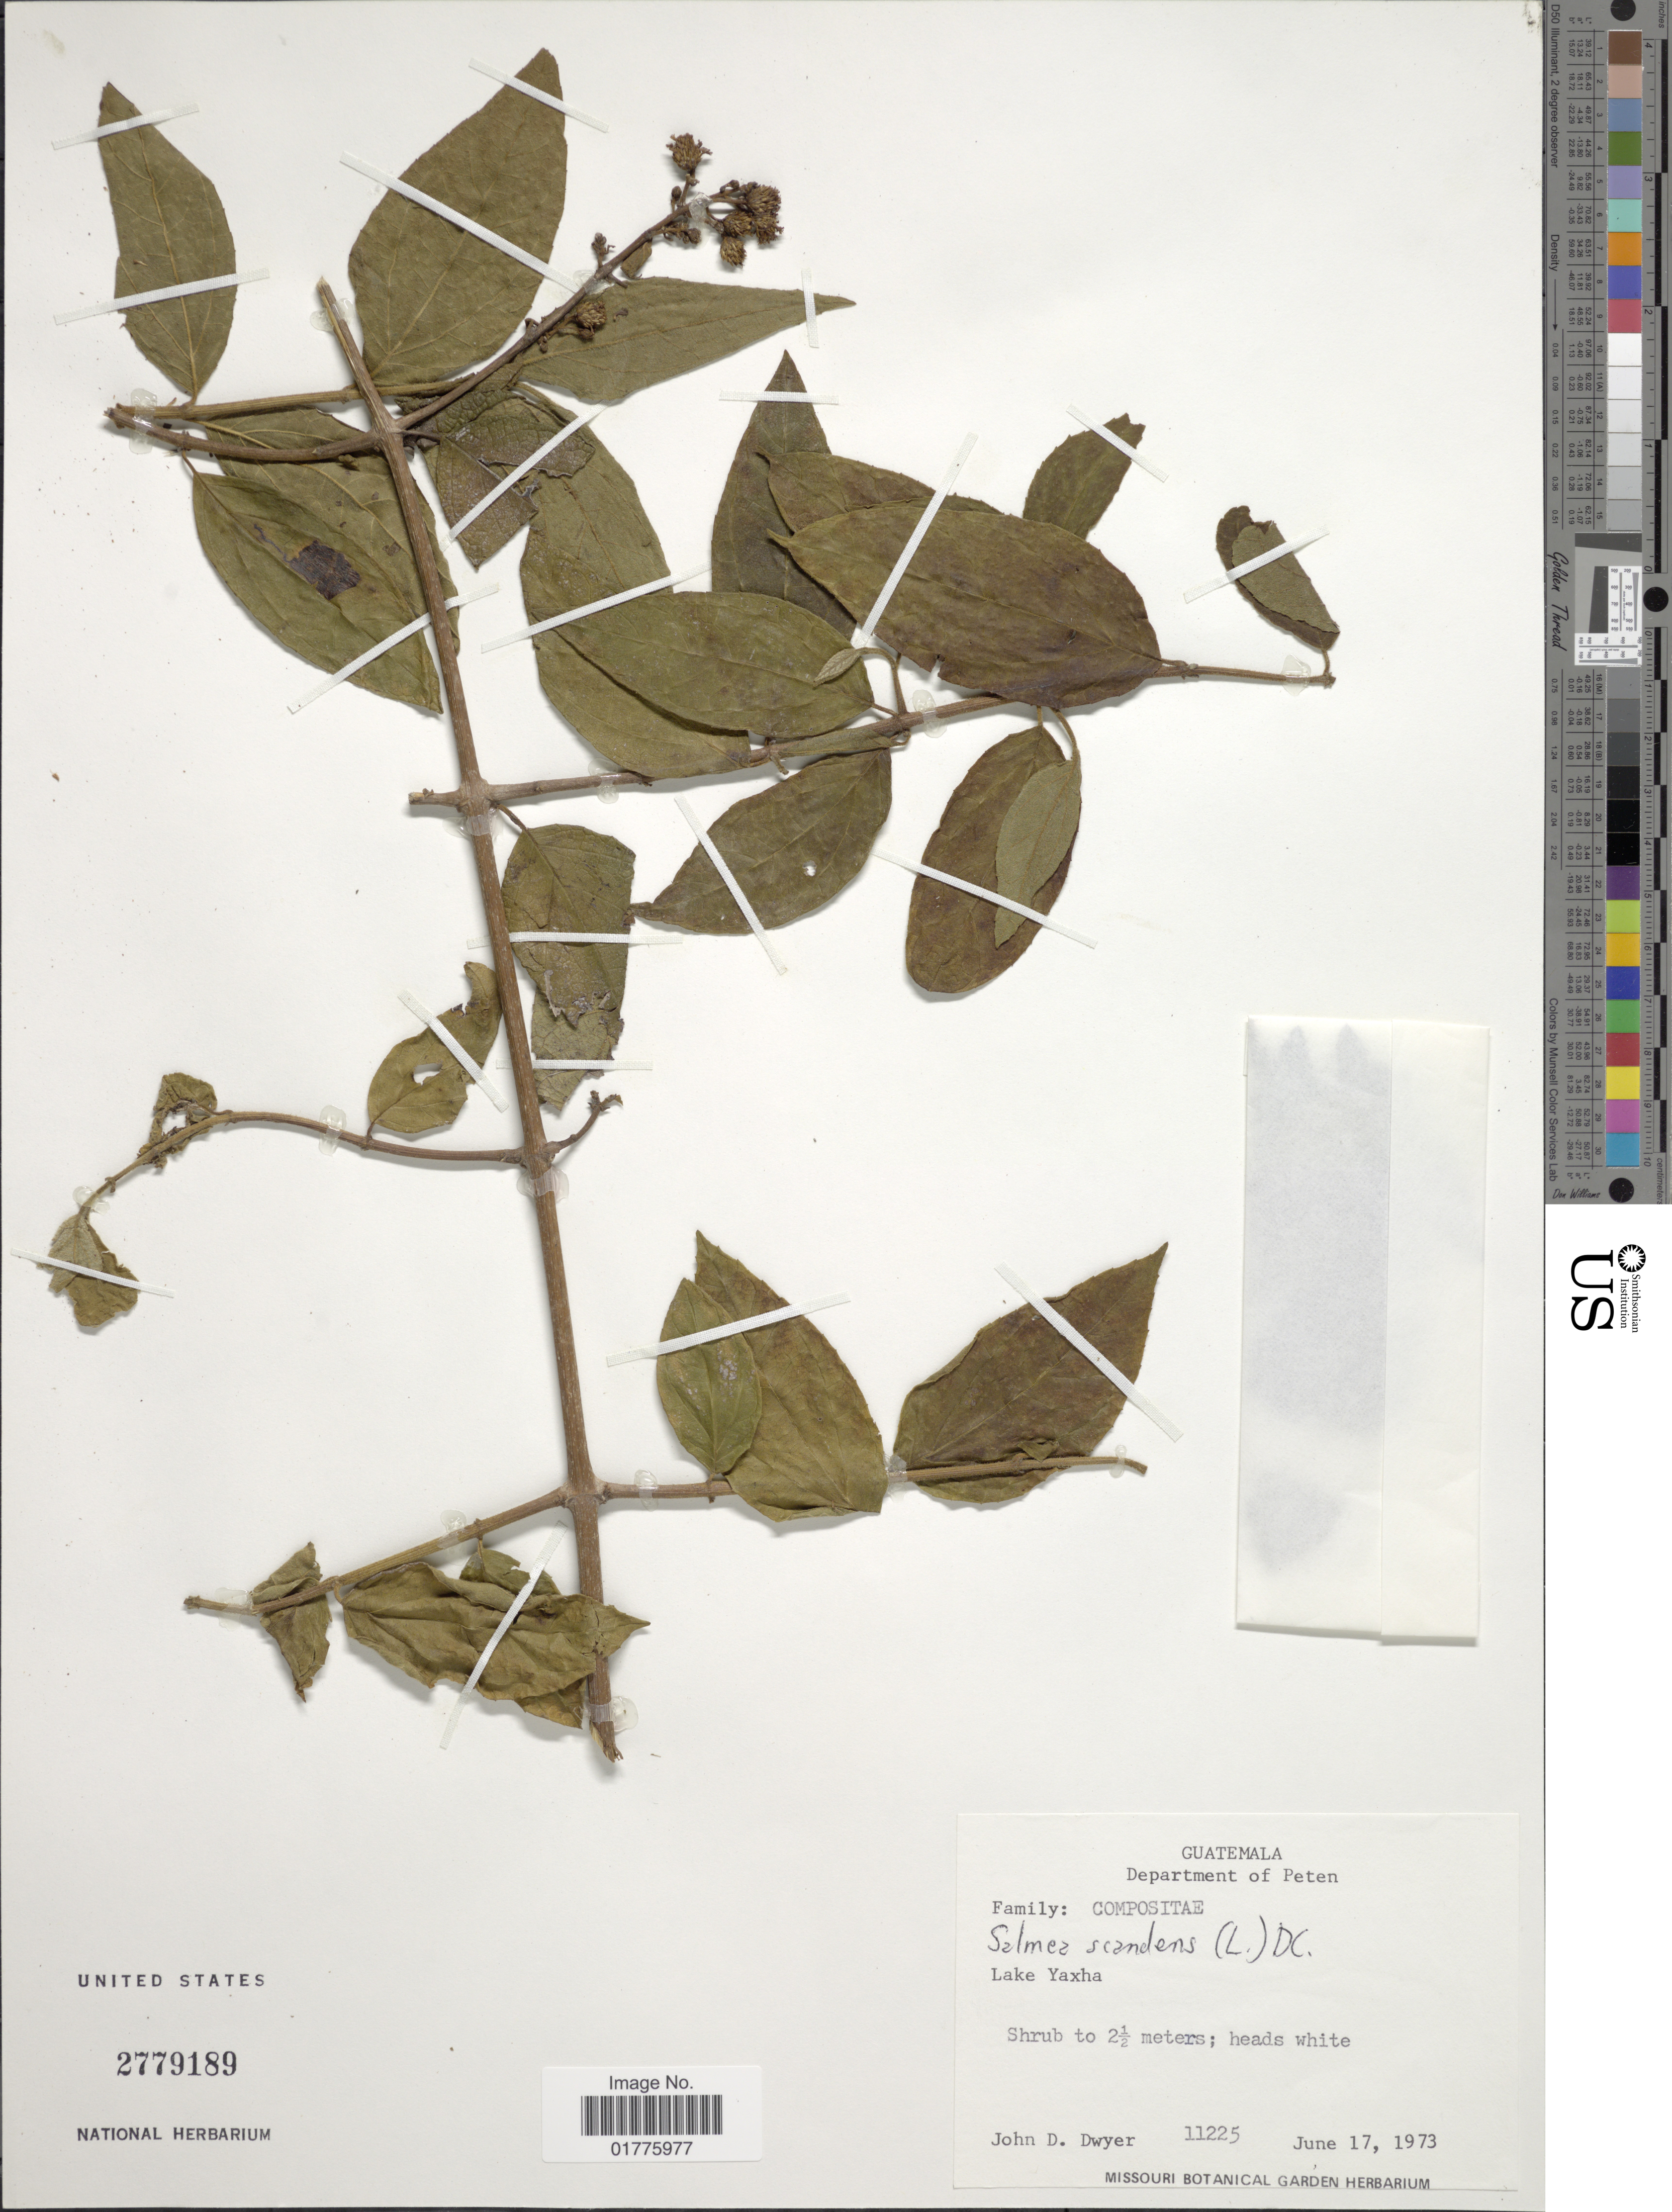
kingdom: Plantae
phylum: Tracheophyta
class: Magnoliopsida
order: Asterales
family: Asteraceae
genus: Salmea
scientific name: Salmea scandens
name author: (L.) DC.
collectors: J. D. Dwyer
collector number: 11225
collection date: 1973-06-17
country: Guatemala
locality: Lake Yaxha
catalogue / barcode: US 2779189